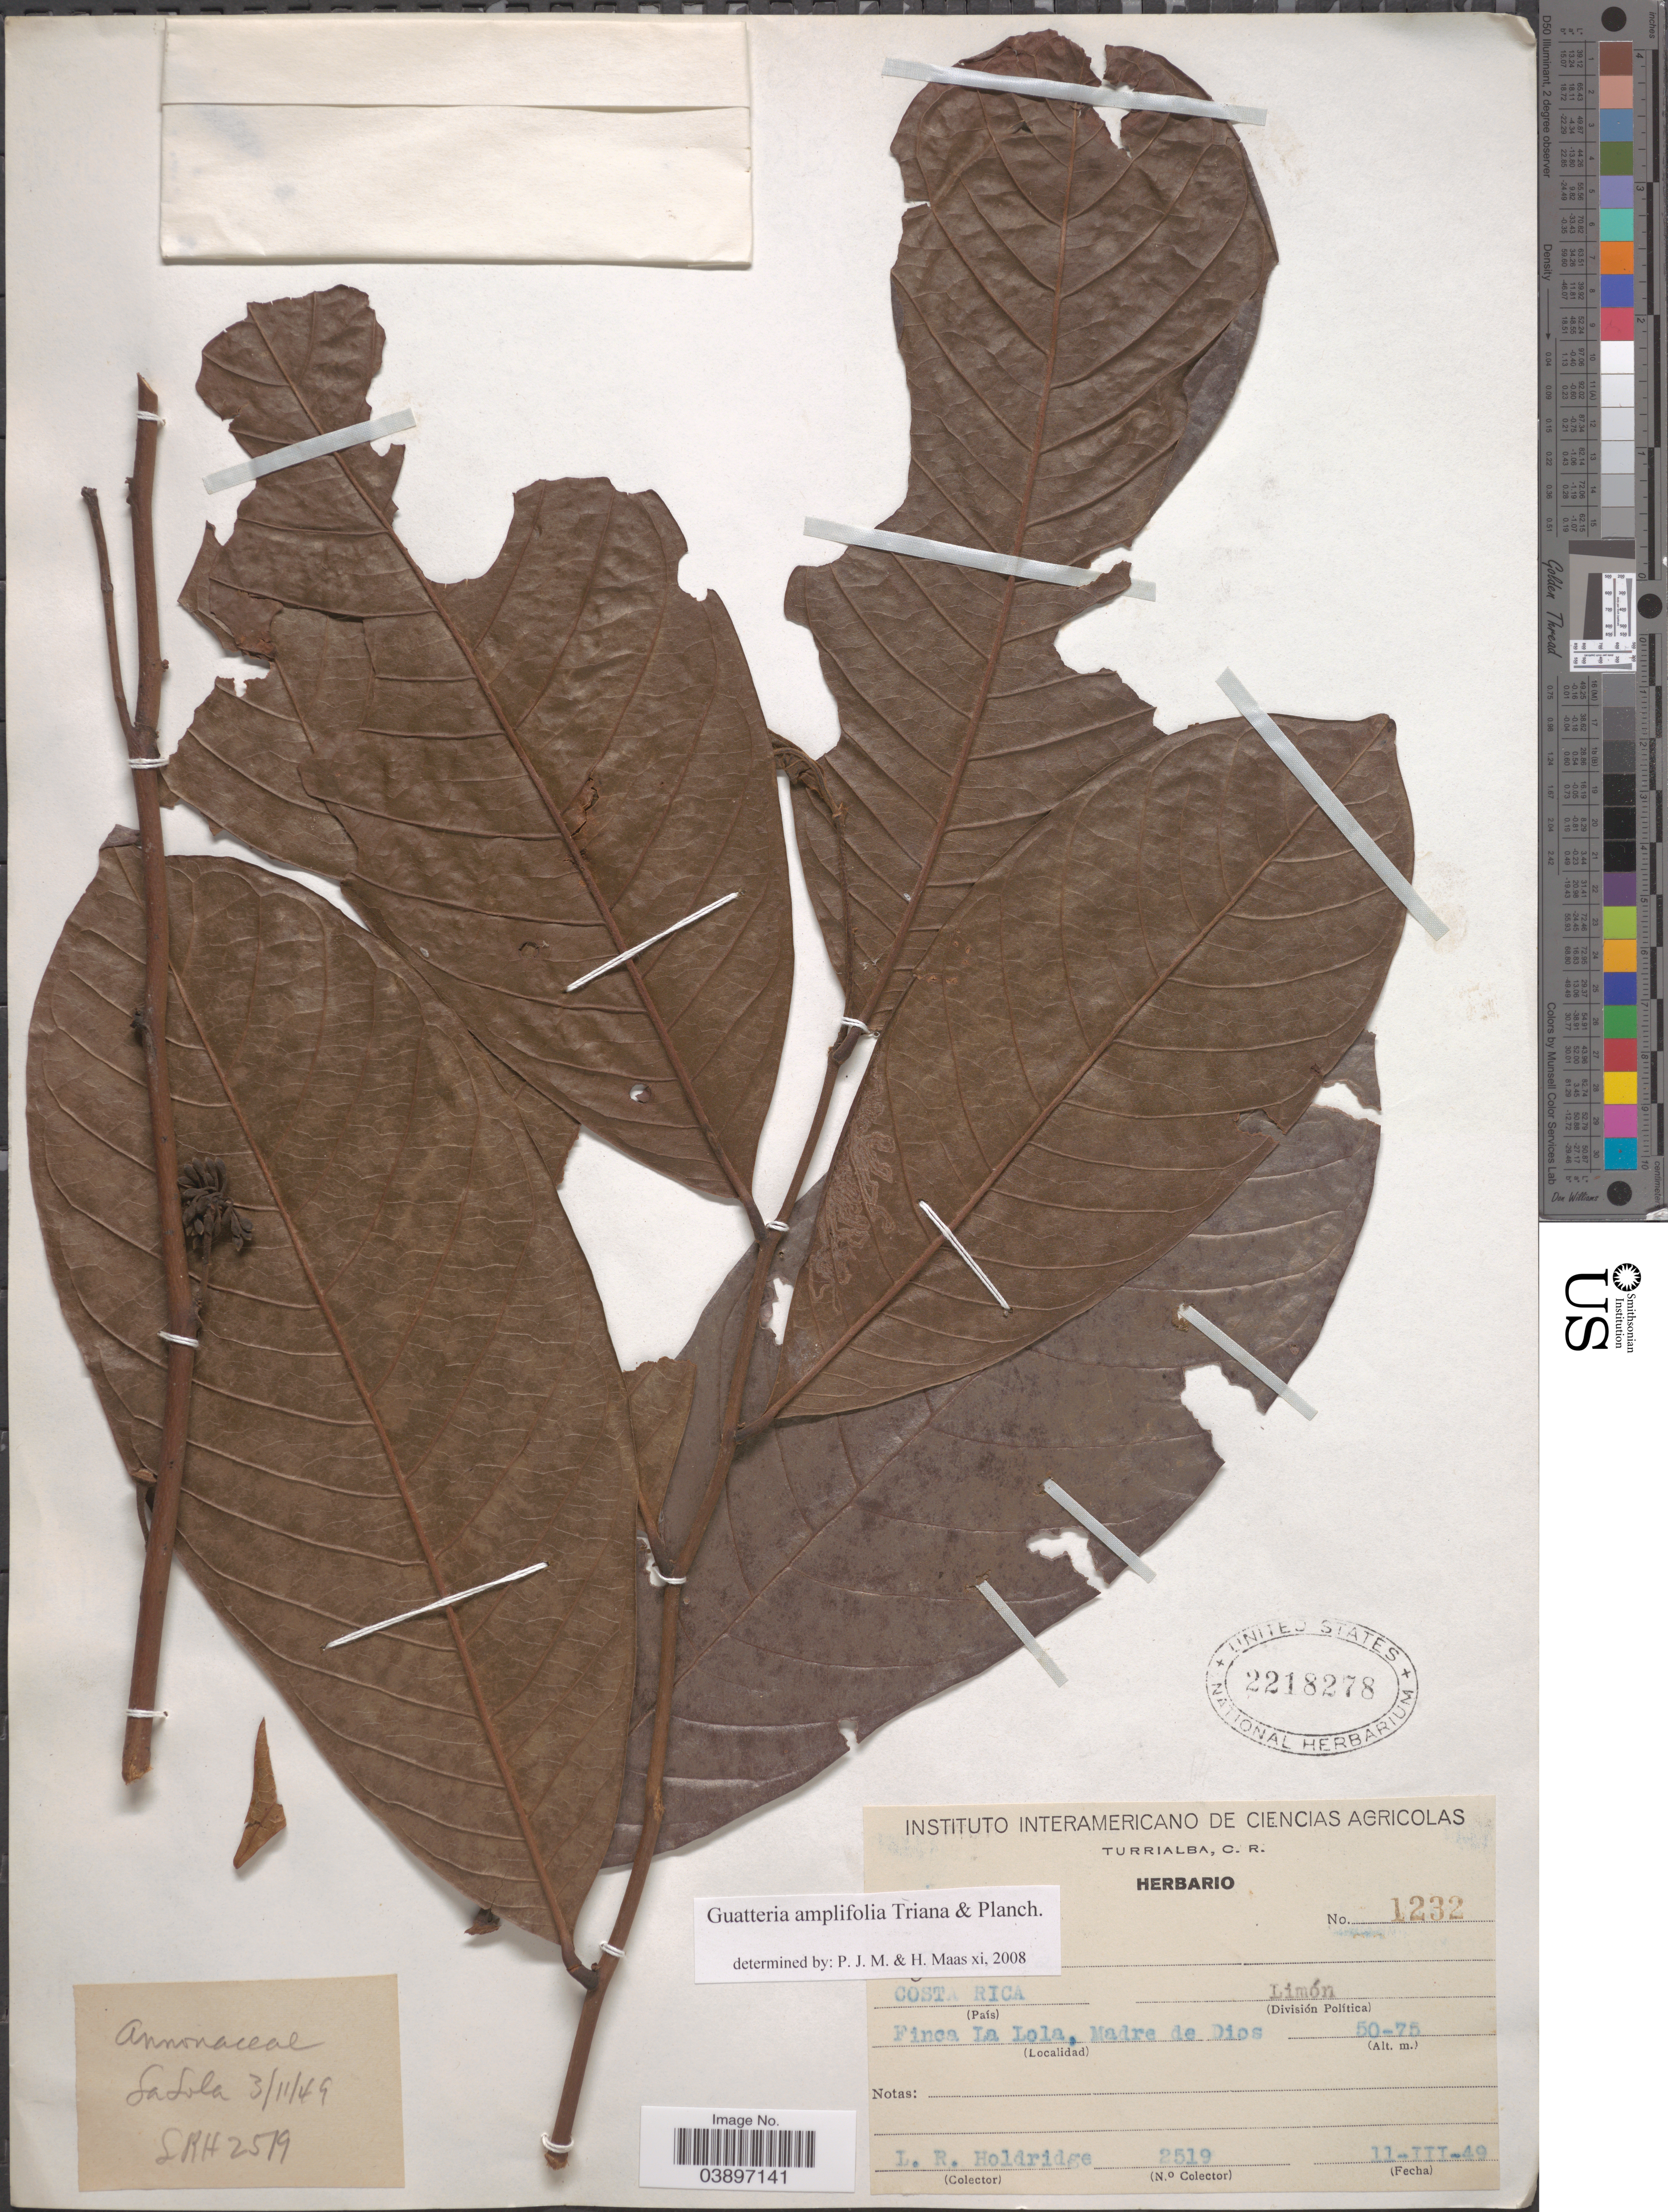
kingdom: Plantae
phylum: Tracheophyta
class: Magnoliopsida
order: Magnoliales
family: Annonaceae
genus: Guatteria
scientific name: Guatteria amplifolia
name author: Triana & Planch.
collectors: L. Holdridge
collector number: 2519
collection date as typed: Transcribed d/m/y: 11/3/49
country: Costa Rica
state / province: Limón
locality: Finca La Lola, Madre de Dios.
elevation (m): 50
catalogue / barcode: US 2218278